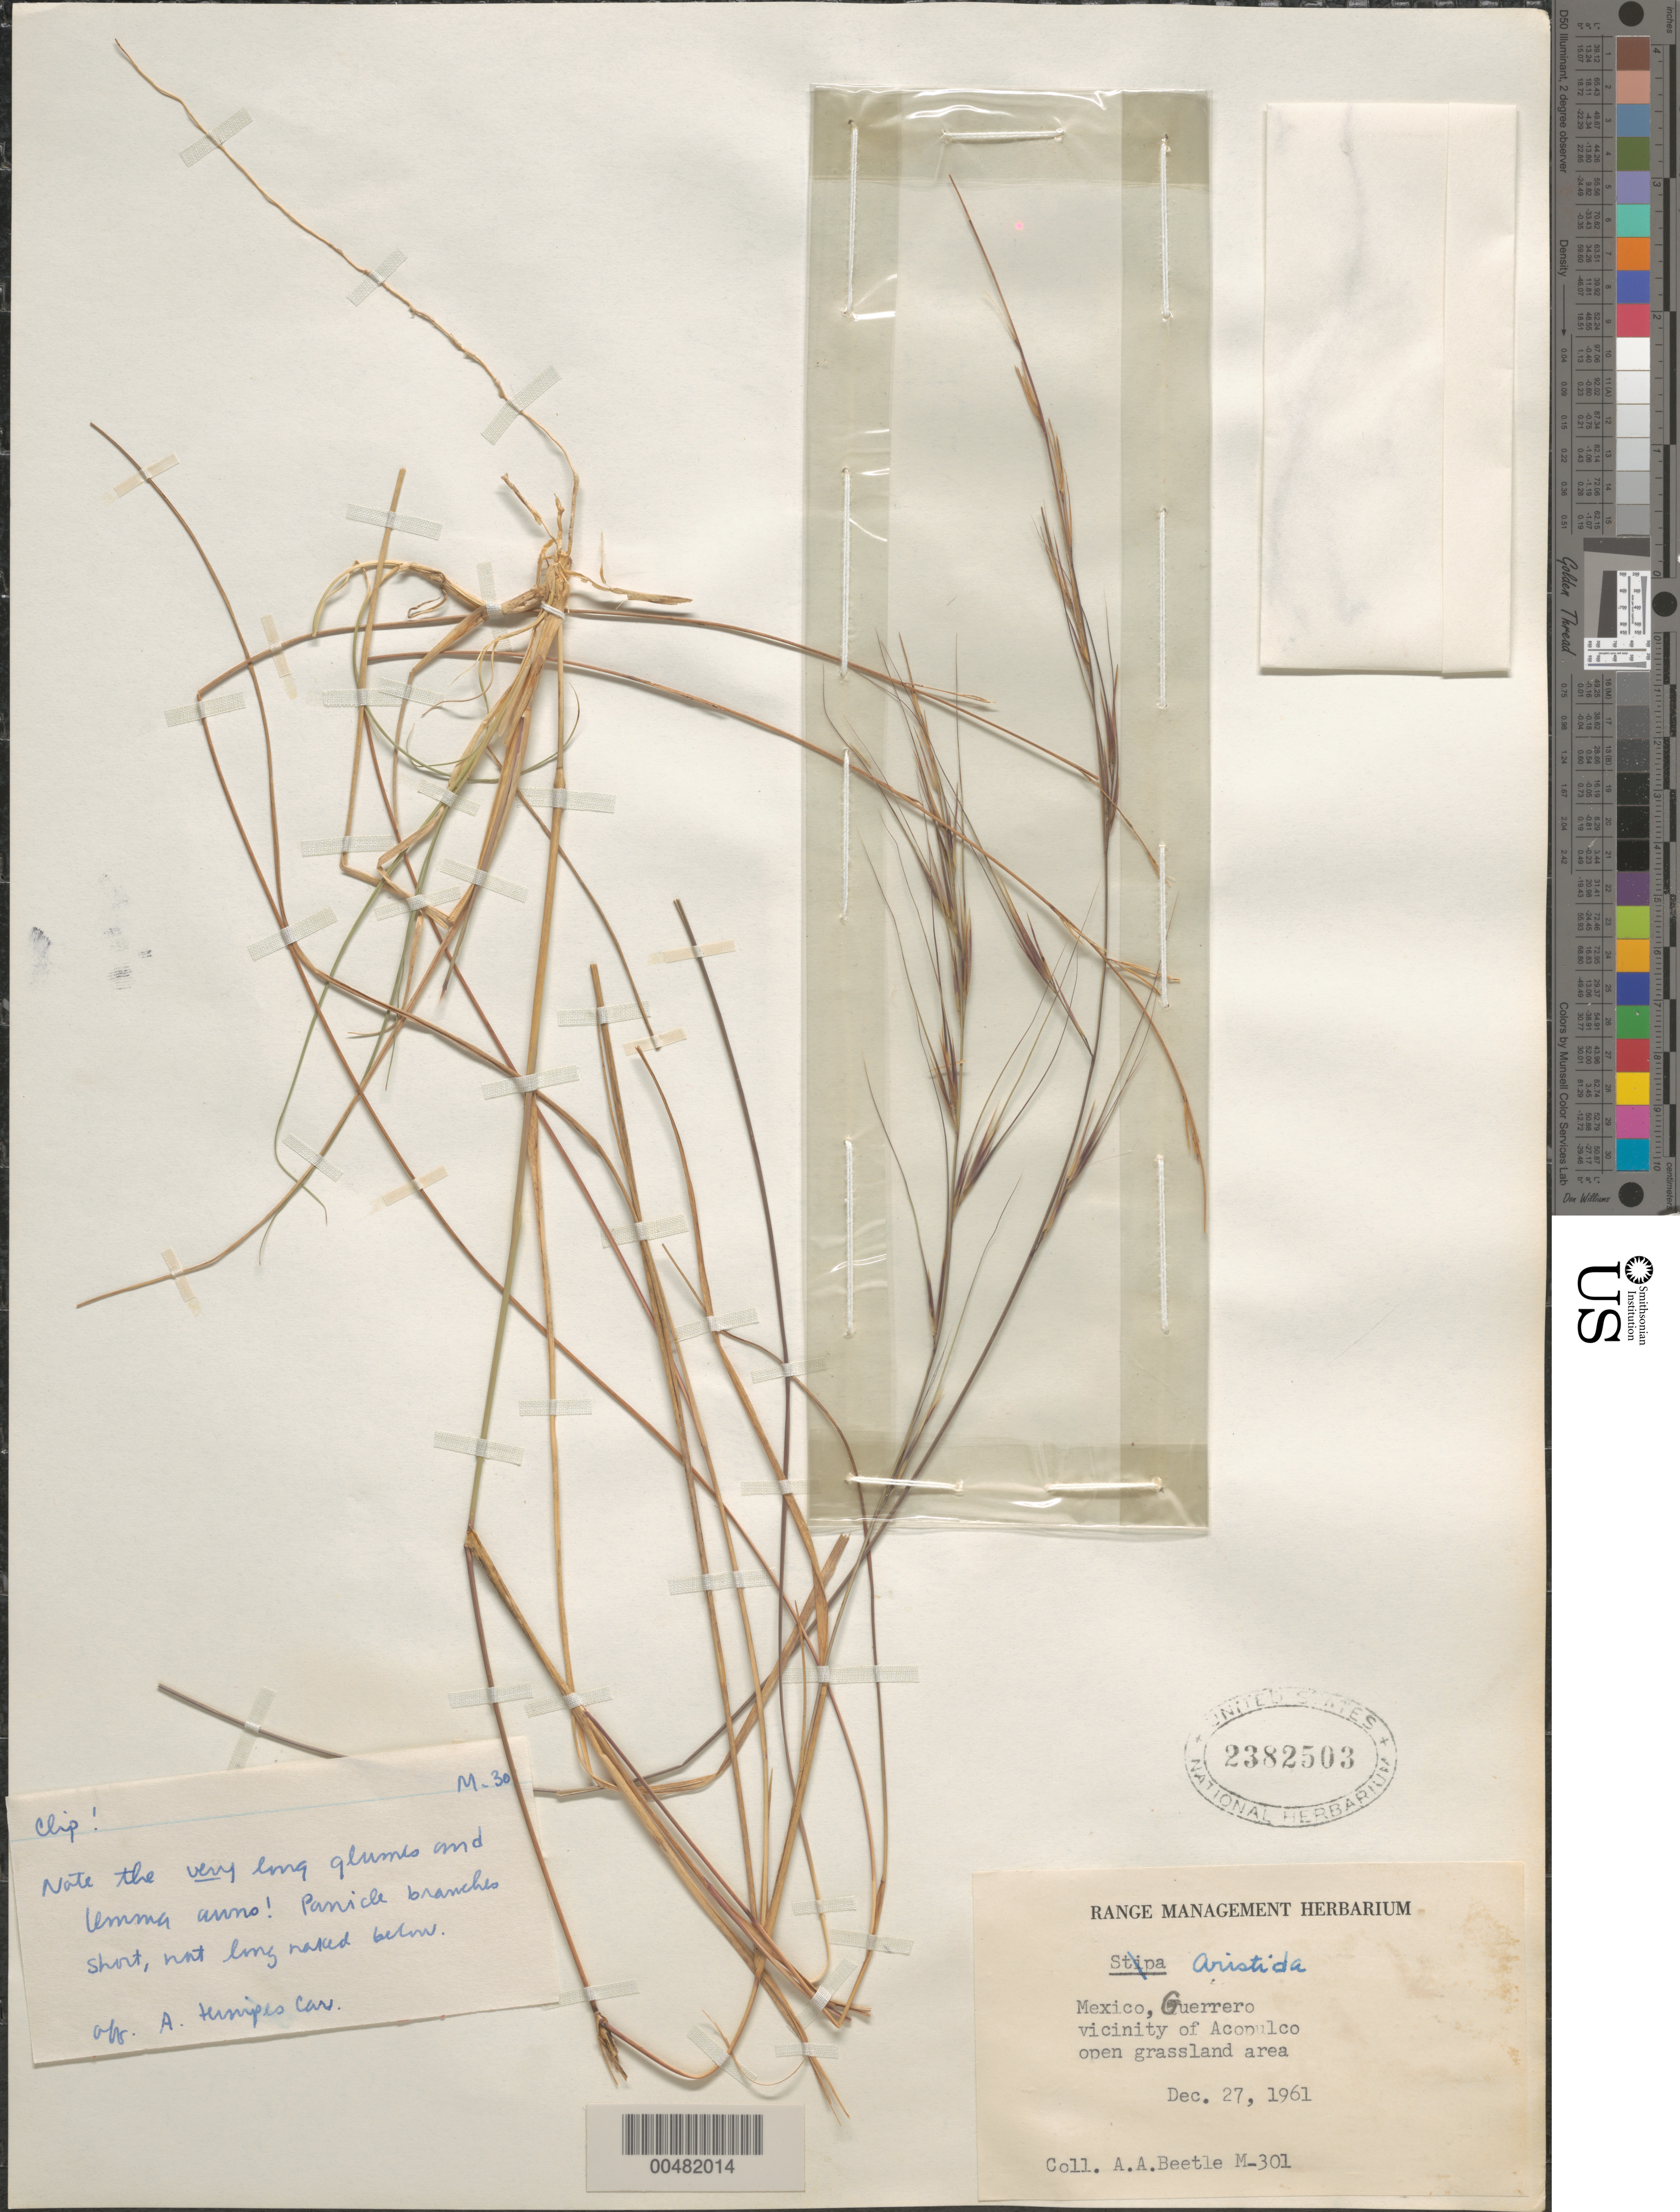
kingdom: Plantae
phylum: Tracheophyta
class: Liliopsida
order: Poales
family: Poaceae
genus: Aristida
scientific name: Aristida ternipes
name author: Cav.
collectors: A. A. Beetle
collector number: M-301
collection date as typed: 27 Dec 1961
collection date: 1961-12-27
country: Mexico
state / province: Guerrero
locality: Vicinity of Acapulco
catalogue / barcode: US 2382503